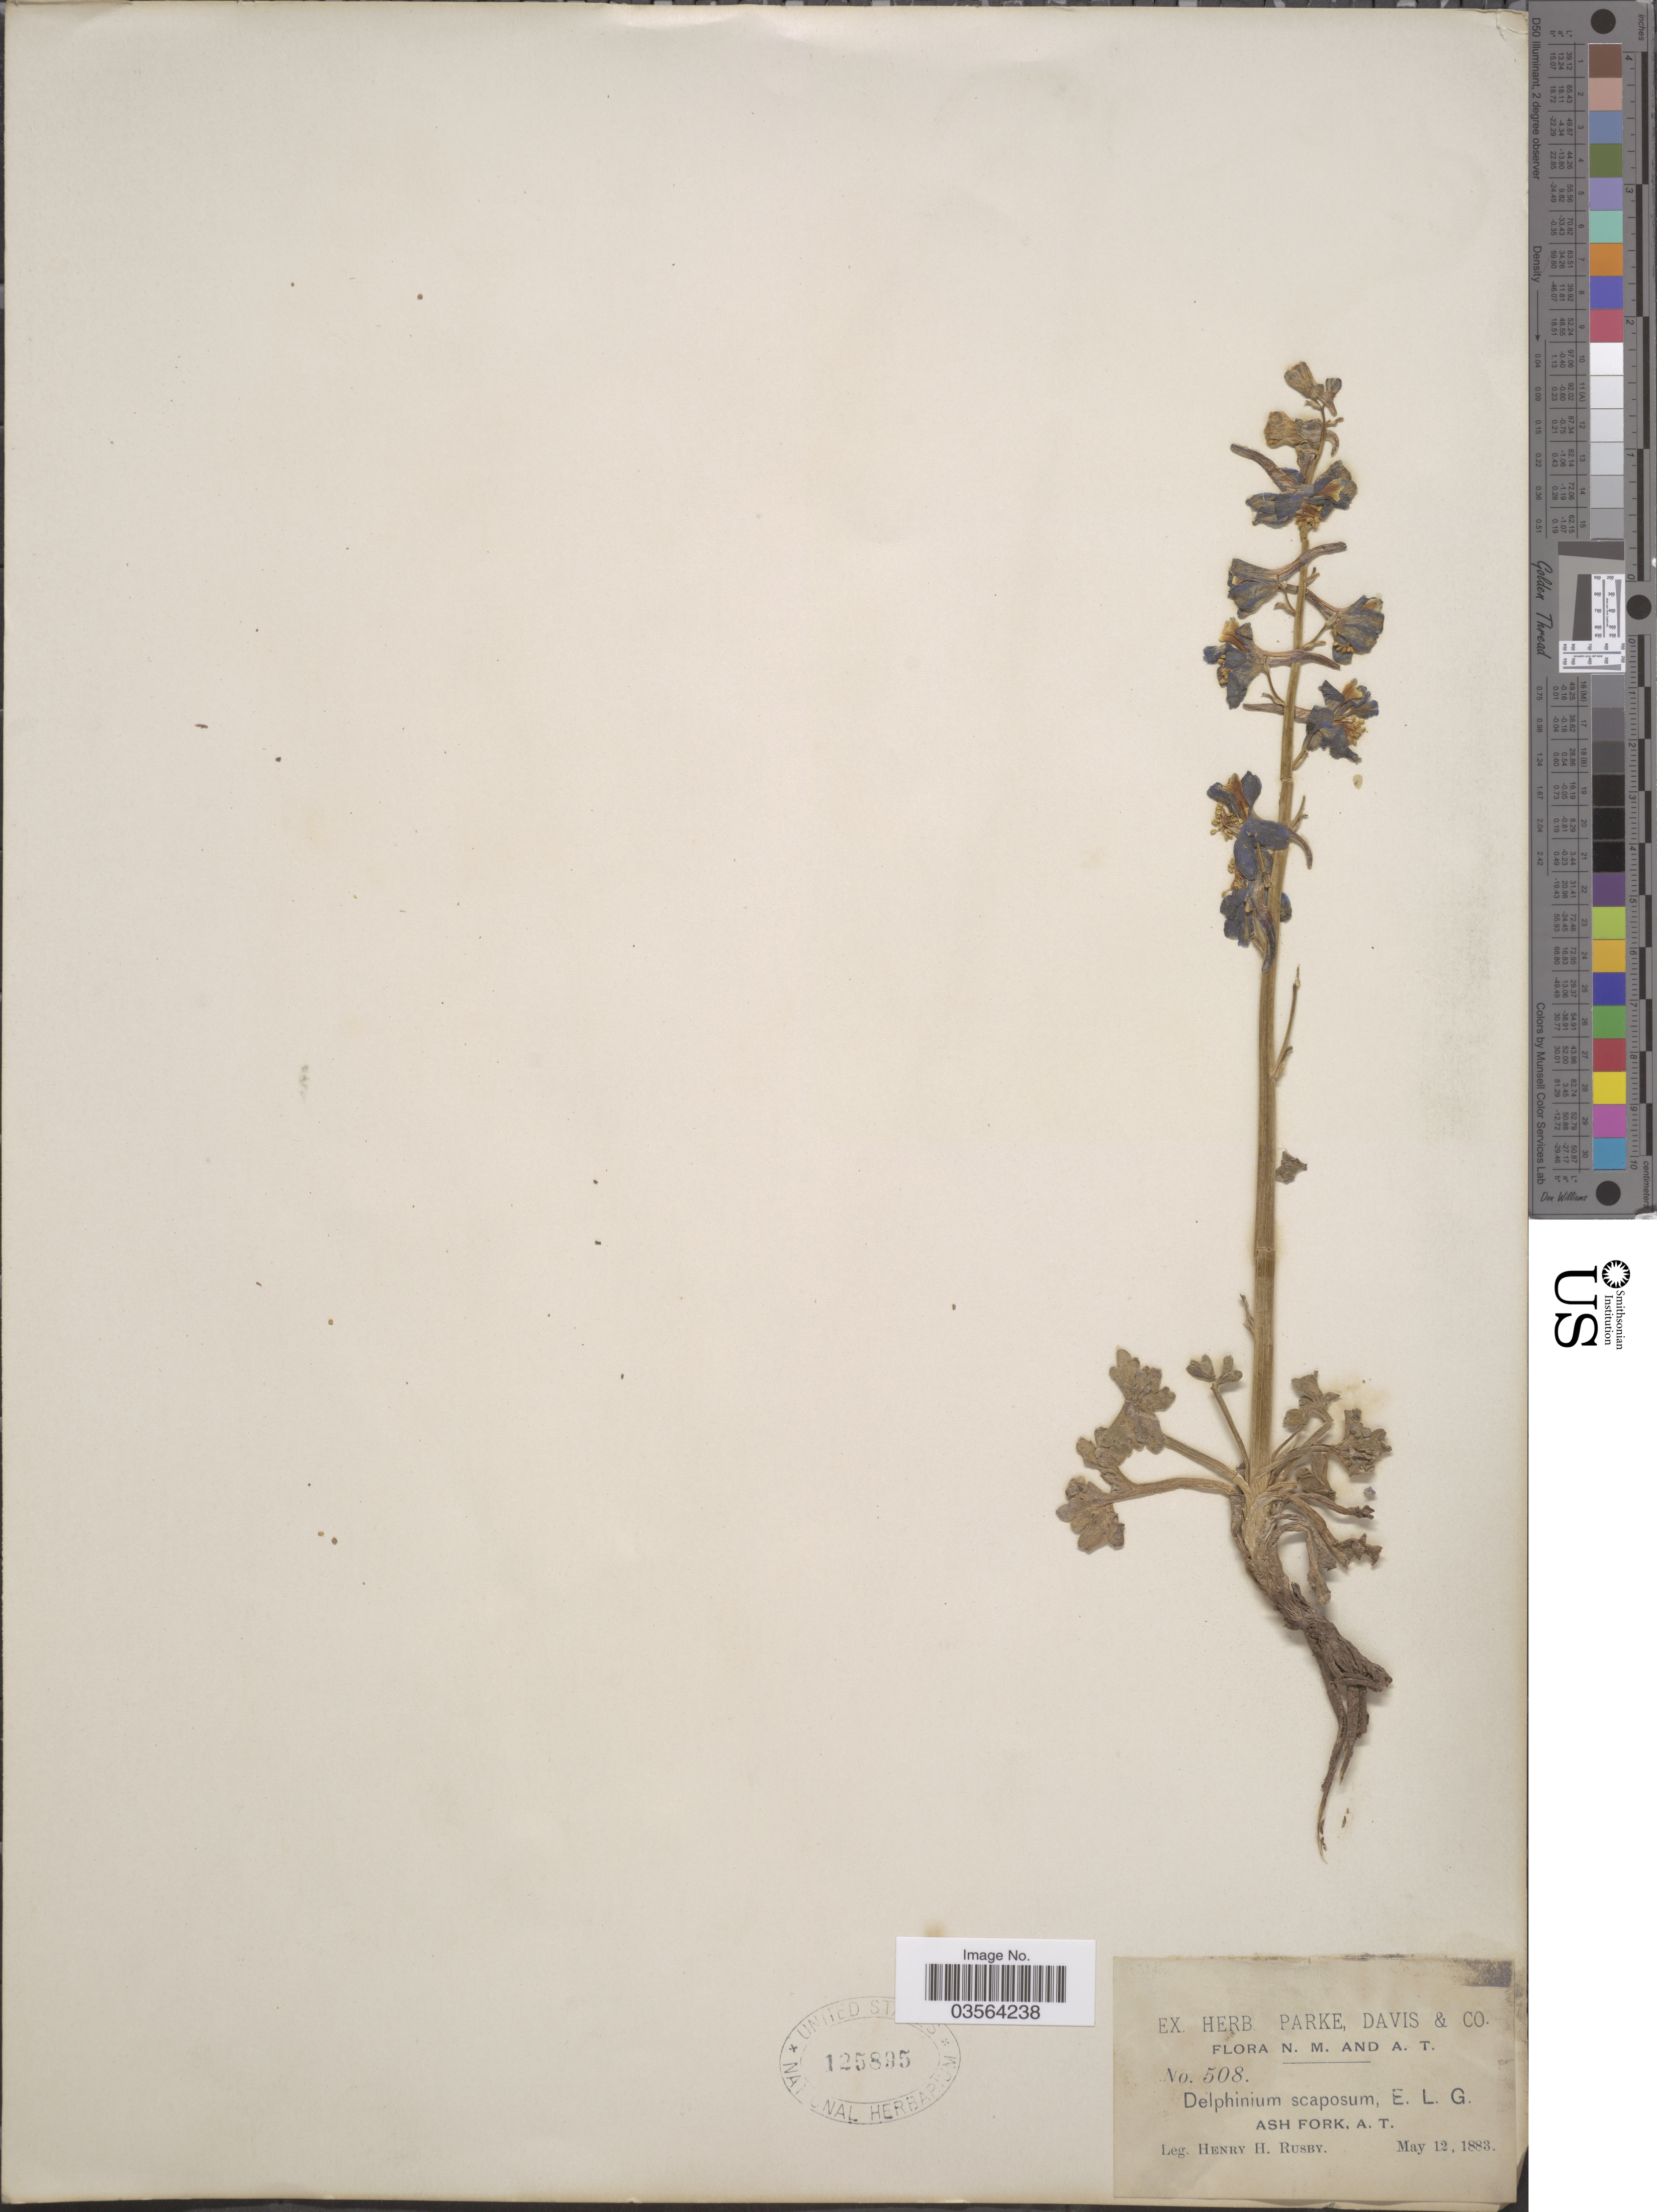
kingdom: Plantae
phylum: Tracheophyta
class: Magnoliopsida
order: Ranunculales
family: Ranunculaceae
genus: Delphinium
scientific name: Delphinium scaposum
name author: Greene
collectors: H. H. Rusby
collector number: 508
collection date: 1883-05-12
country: United States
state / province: Arizona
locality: Ash Fork, A. T.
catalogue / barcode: US 125895